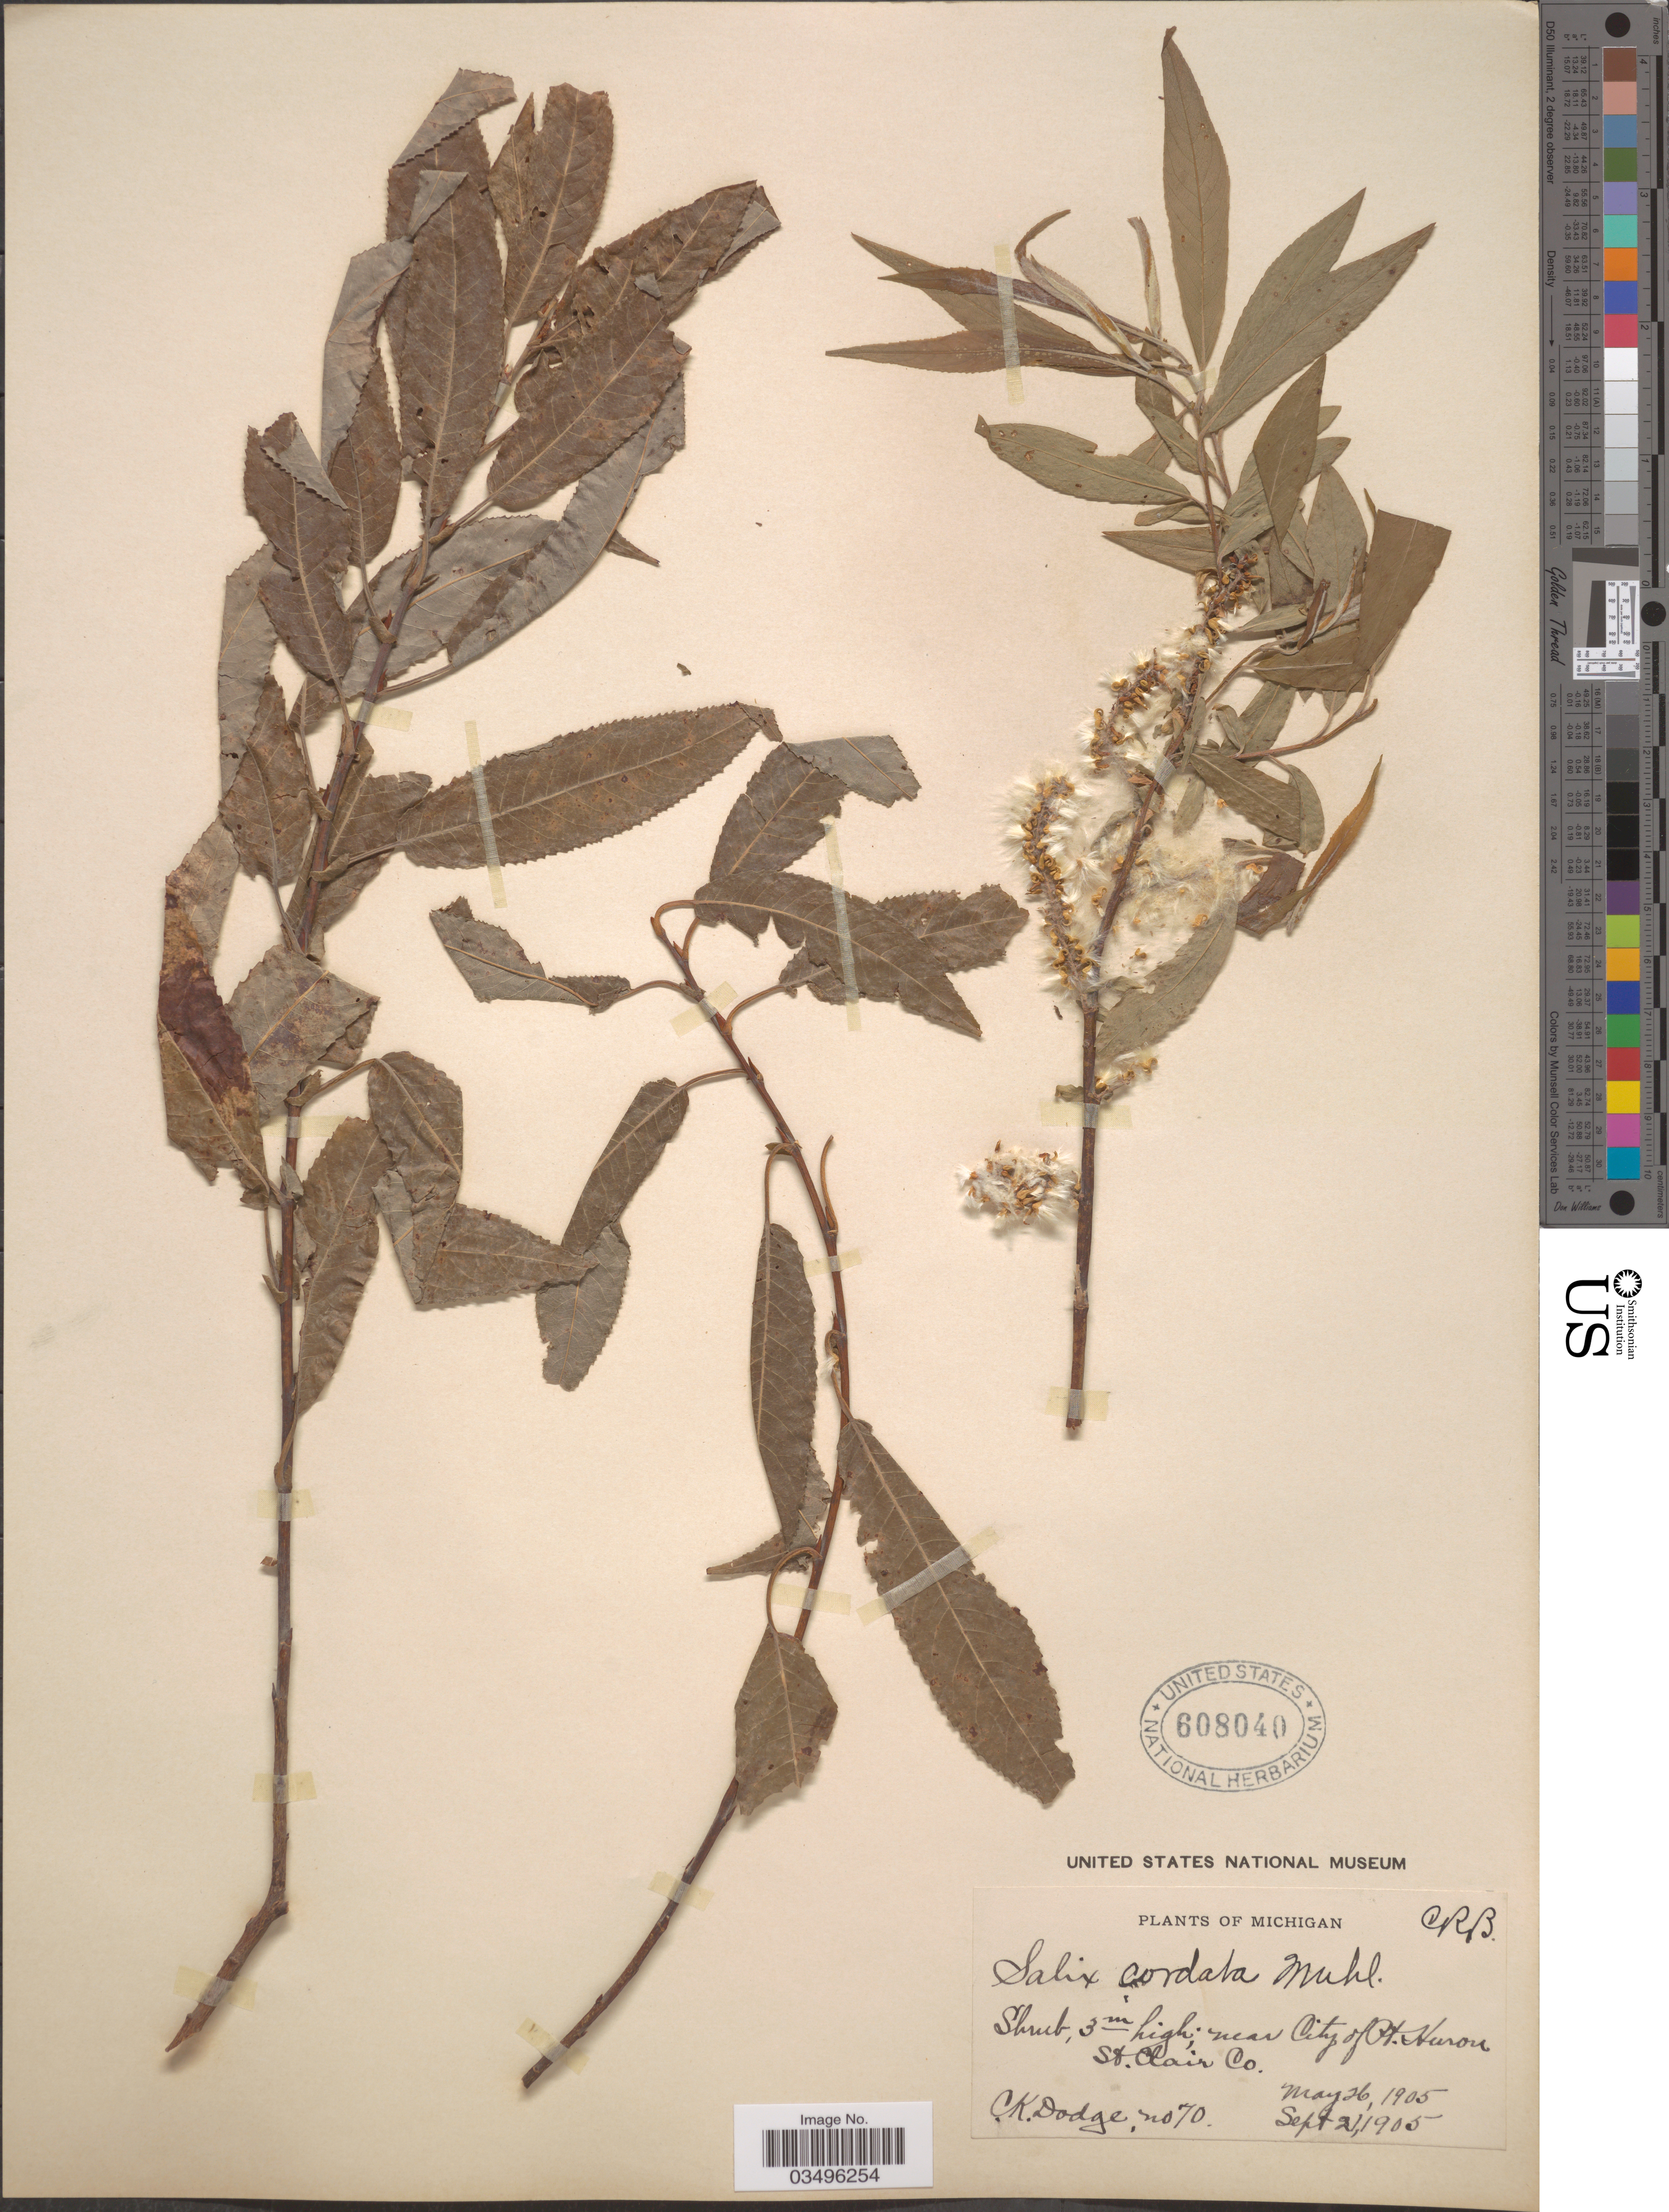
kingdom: Plantae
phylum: Tracheophyta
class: Magnoliopsida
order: Malpighiales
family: Salicaceae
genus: Salix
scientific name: Salix cordata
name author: Michx.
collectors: C. Dodge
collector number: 70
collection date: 1905-05-26/1905-09-21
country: United States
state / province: Michigan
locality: Near City of Pt. Huron. St. Clair Co.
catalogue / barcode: US 608040